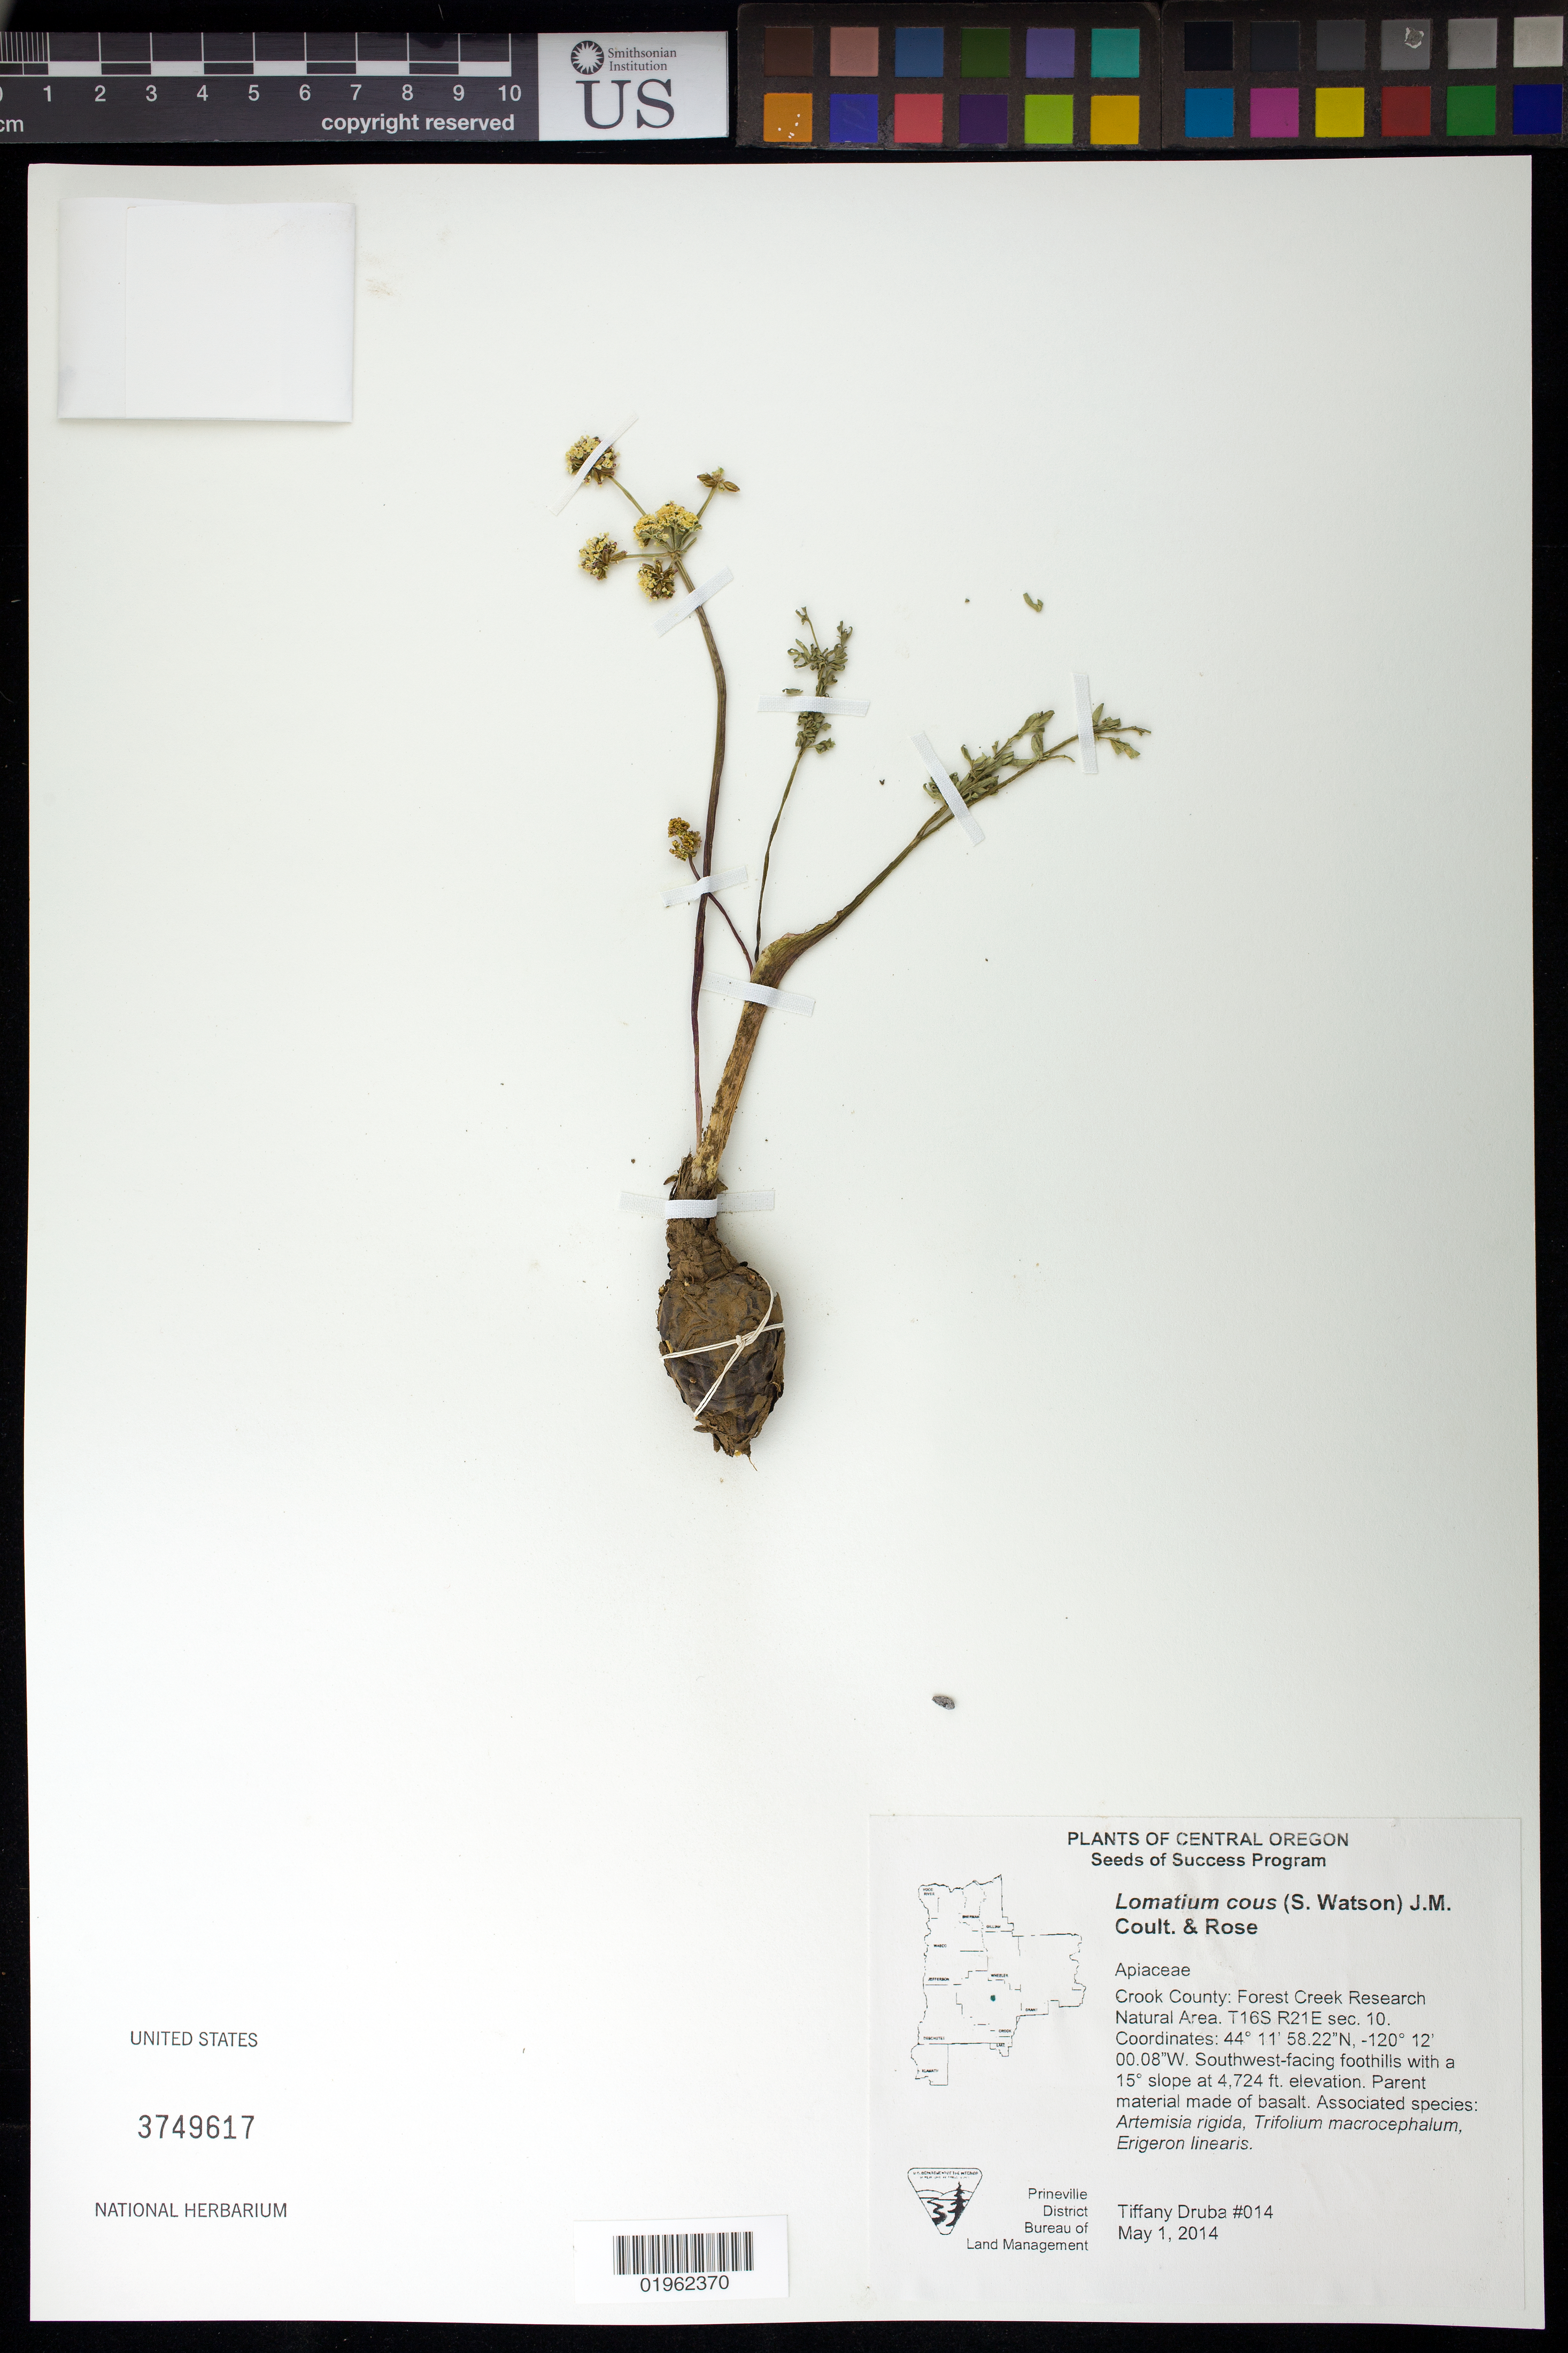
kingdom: Plantae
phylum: Tracheophyta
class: Magnoliopsida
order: Apiales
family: Apiaceae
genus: Lomatium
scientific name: Lomatium cous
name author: (S. Watson) J.M. Coult. & Rose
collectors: T. Druba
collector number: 014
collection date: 2014-05-01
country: United States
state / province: Oregon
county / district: Crook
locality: Forest HIlls Research Natural Area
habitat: With Artemisia rigida, Trifolium macrocephalum, Erigeron linearis.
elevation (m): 1440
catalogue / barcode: US 3749617